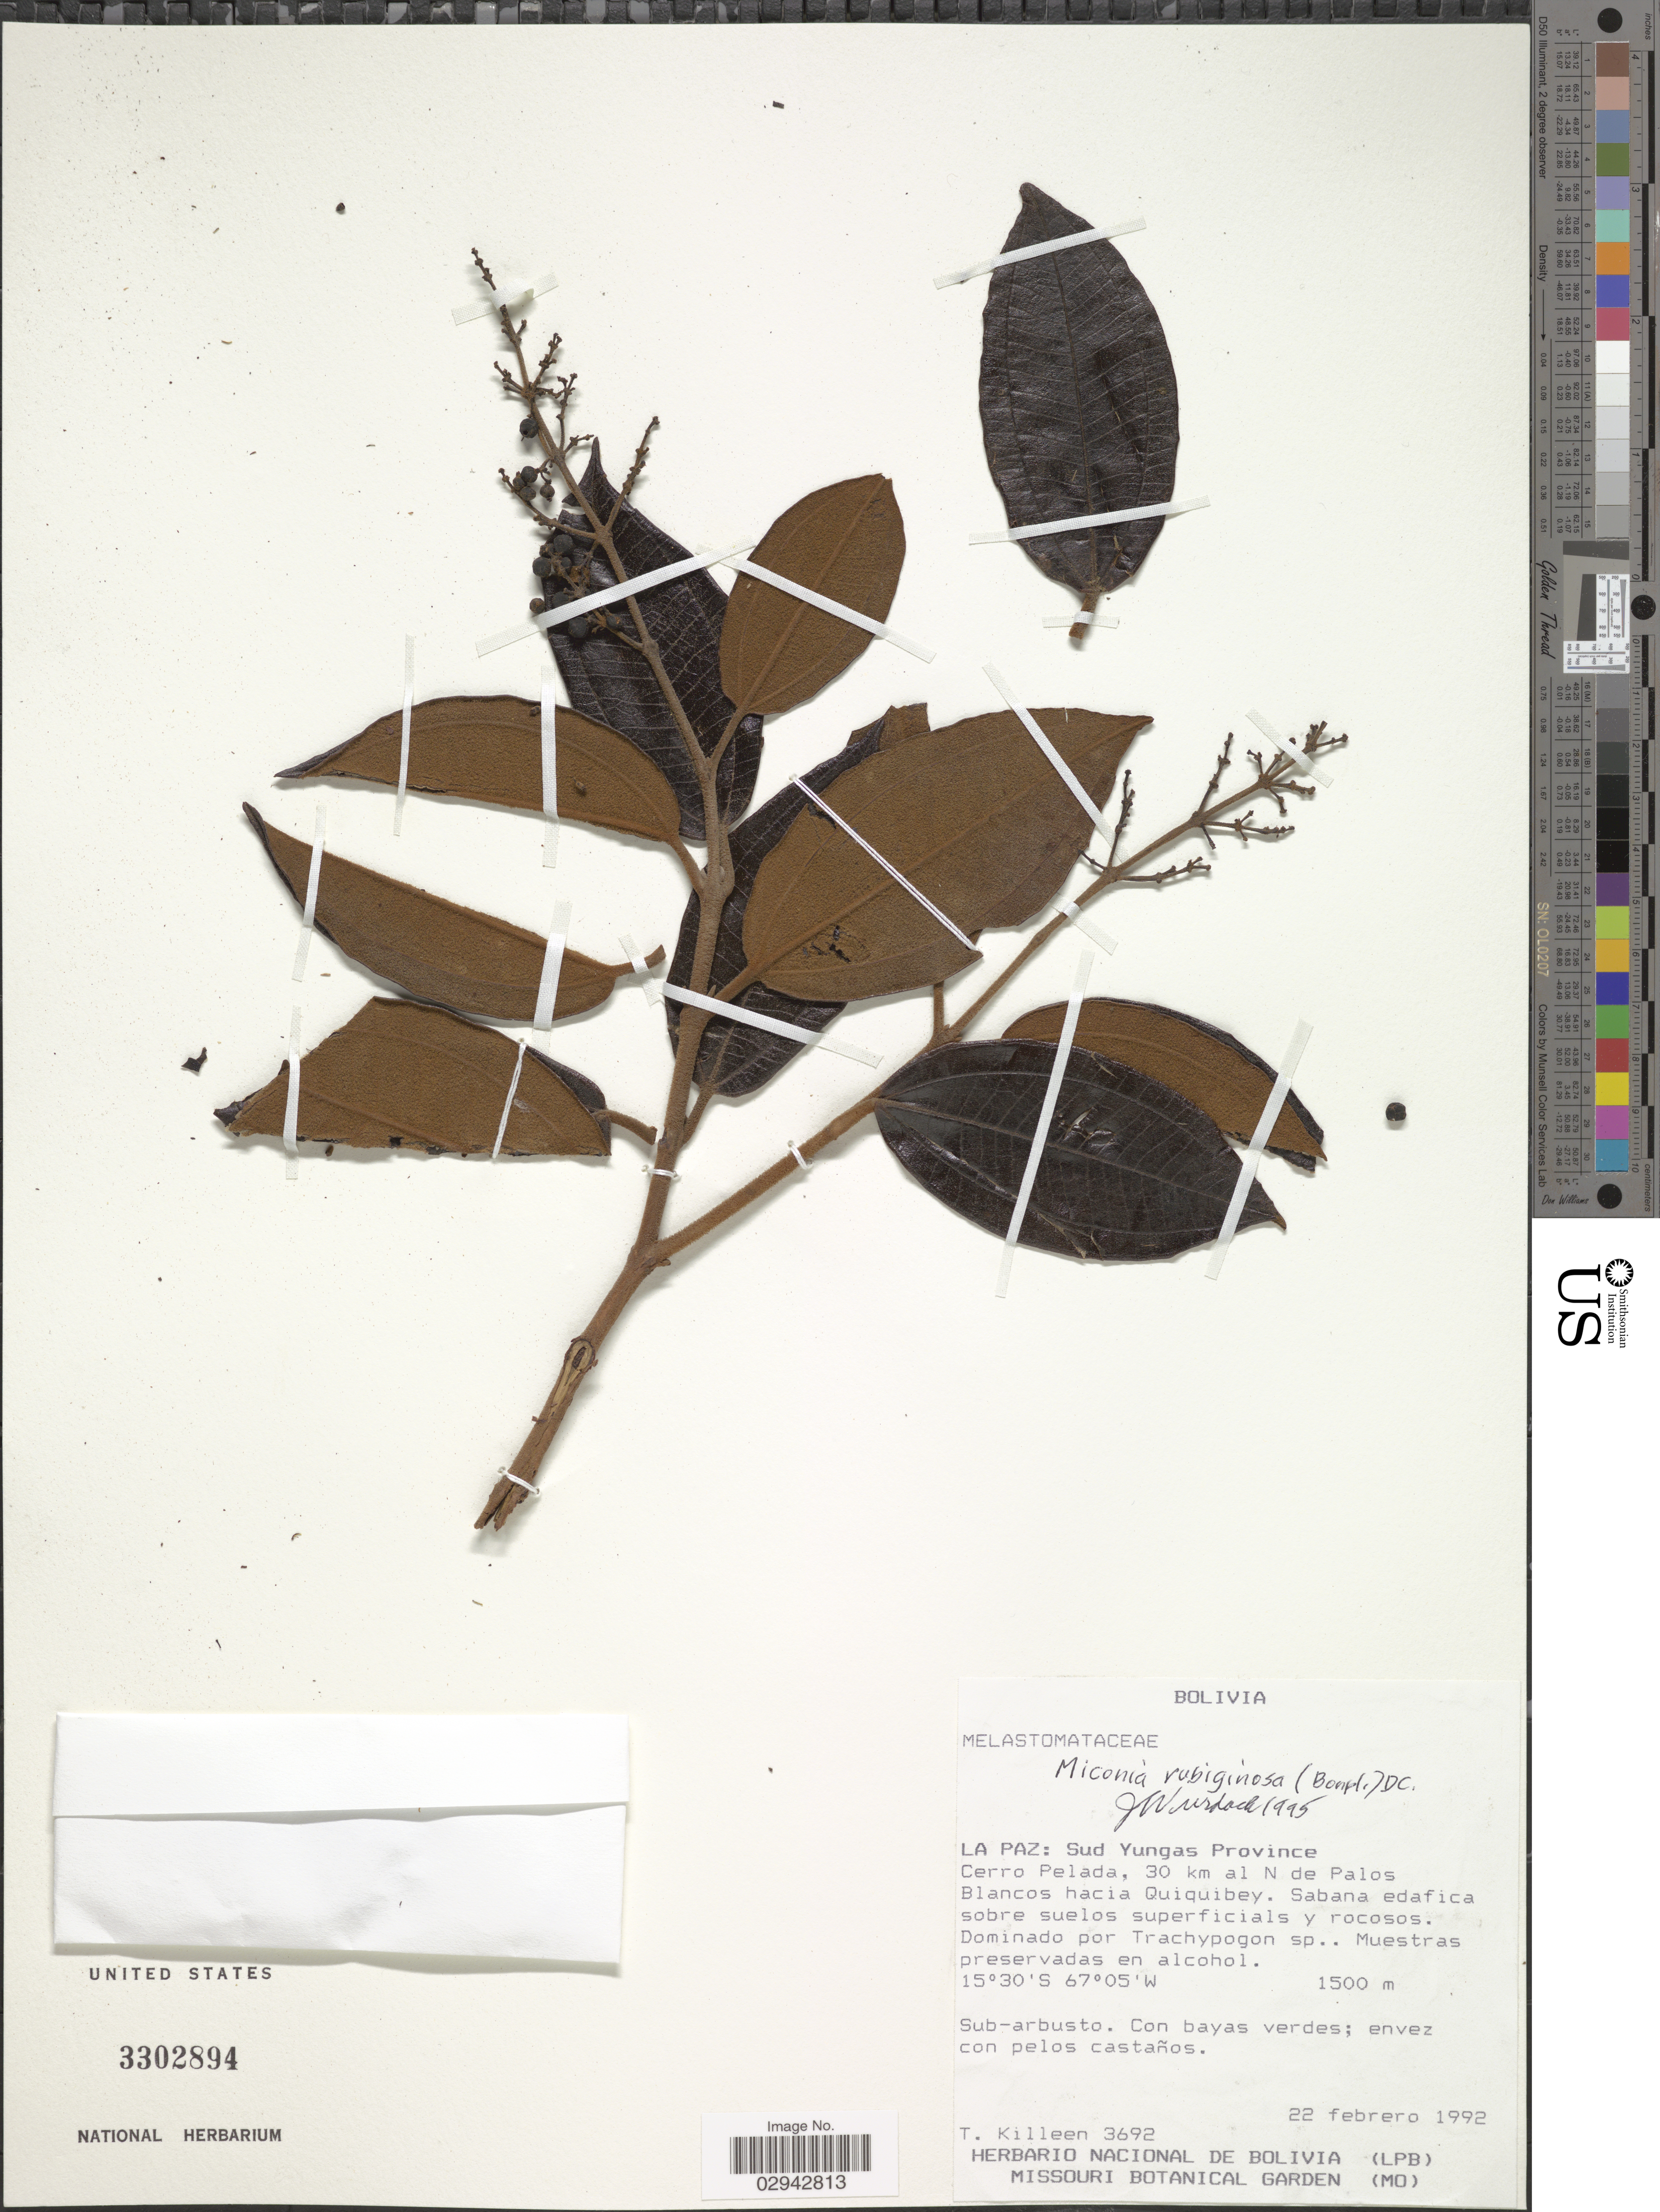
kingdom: Plantae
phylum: Tracheophyta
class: Magnoliopsida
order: Myrtales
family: Melastomataceae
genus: Miconia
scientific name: Miconia rubiginosa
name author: (Bonpl.) DC.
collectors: T. J. Killeen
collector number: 3692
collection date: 1992-02-22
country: Bolivia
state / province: La Paz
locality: Sud Yungas Province. Cerro Pelada, 30 km al N de Palos Blancos hacia Quiquibey.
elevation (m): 1500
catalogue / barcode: US 3302894